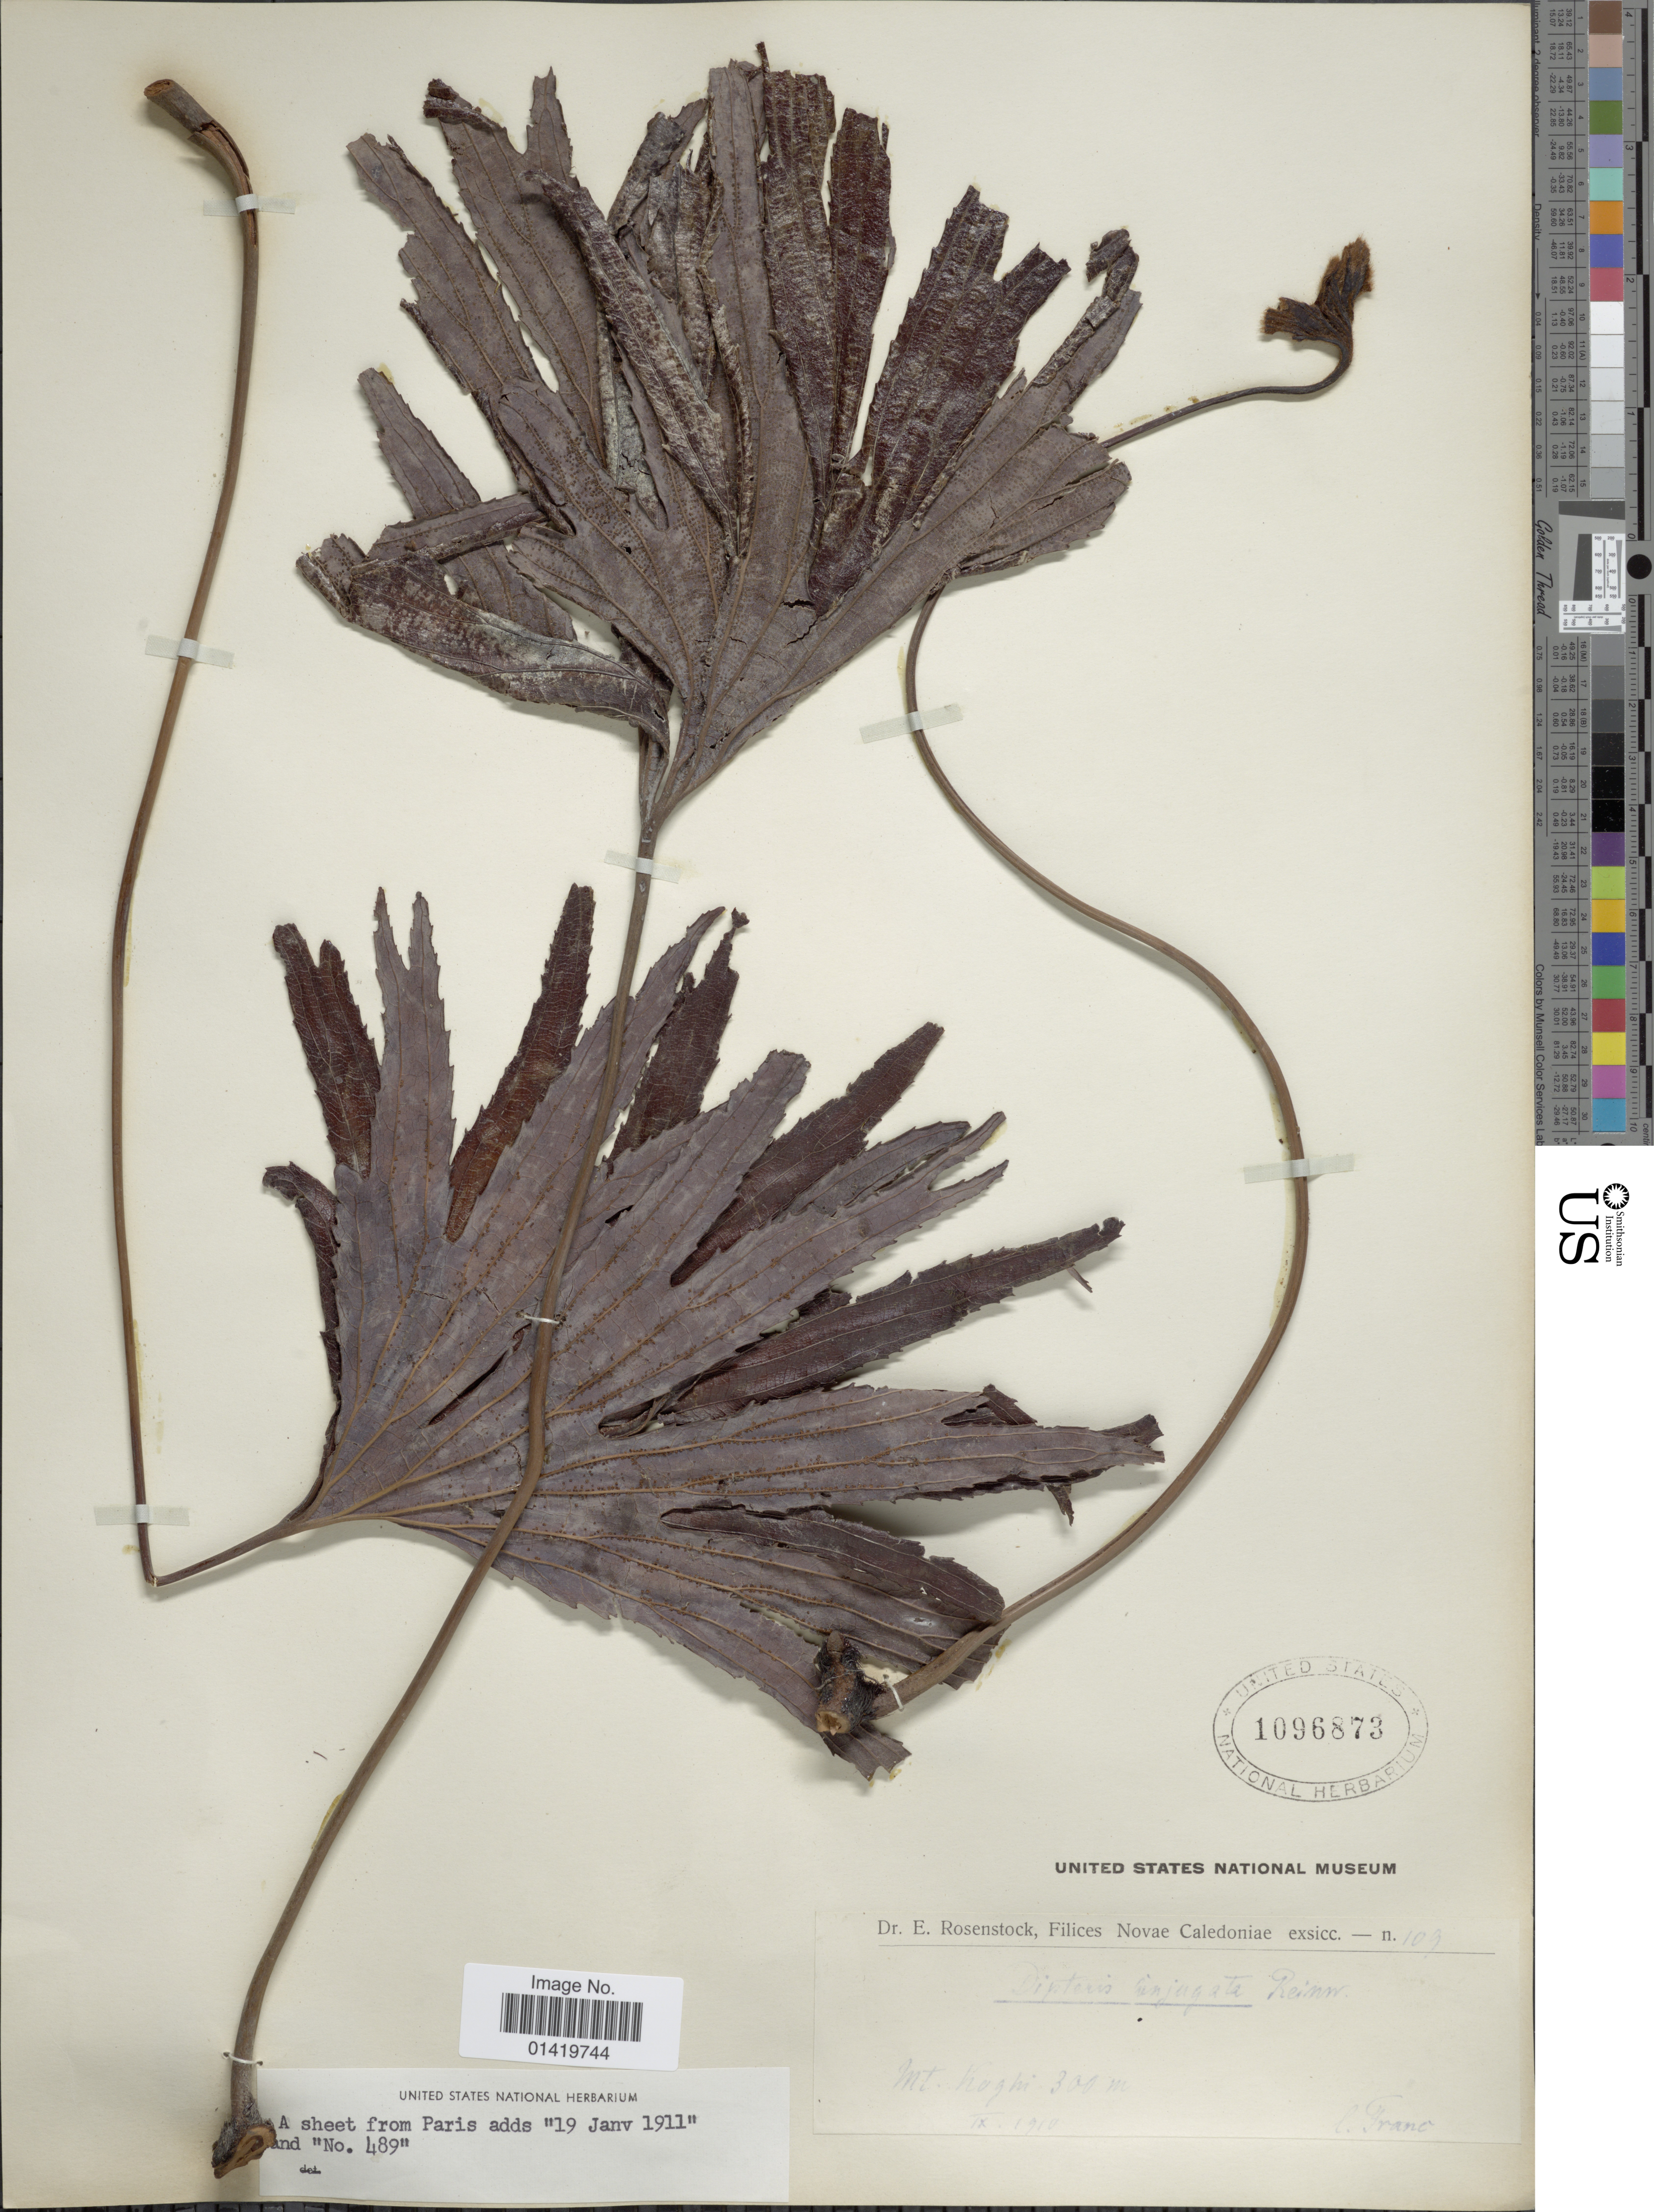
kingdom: Plantae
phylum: Tracheophyta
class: Polypodiopsida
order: Gleicheniales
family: Dipteridaceae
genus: Dipteris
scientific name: Dipteris conjugata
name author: Reinw.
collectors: Franc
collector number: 109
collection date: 1910-09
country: New Caledonia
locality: Mt. Koghi.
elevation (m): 300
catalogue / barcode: US 1096873